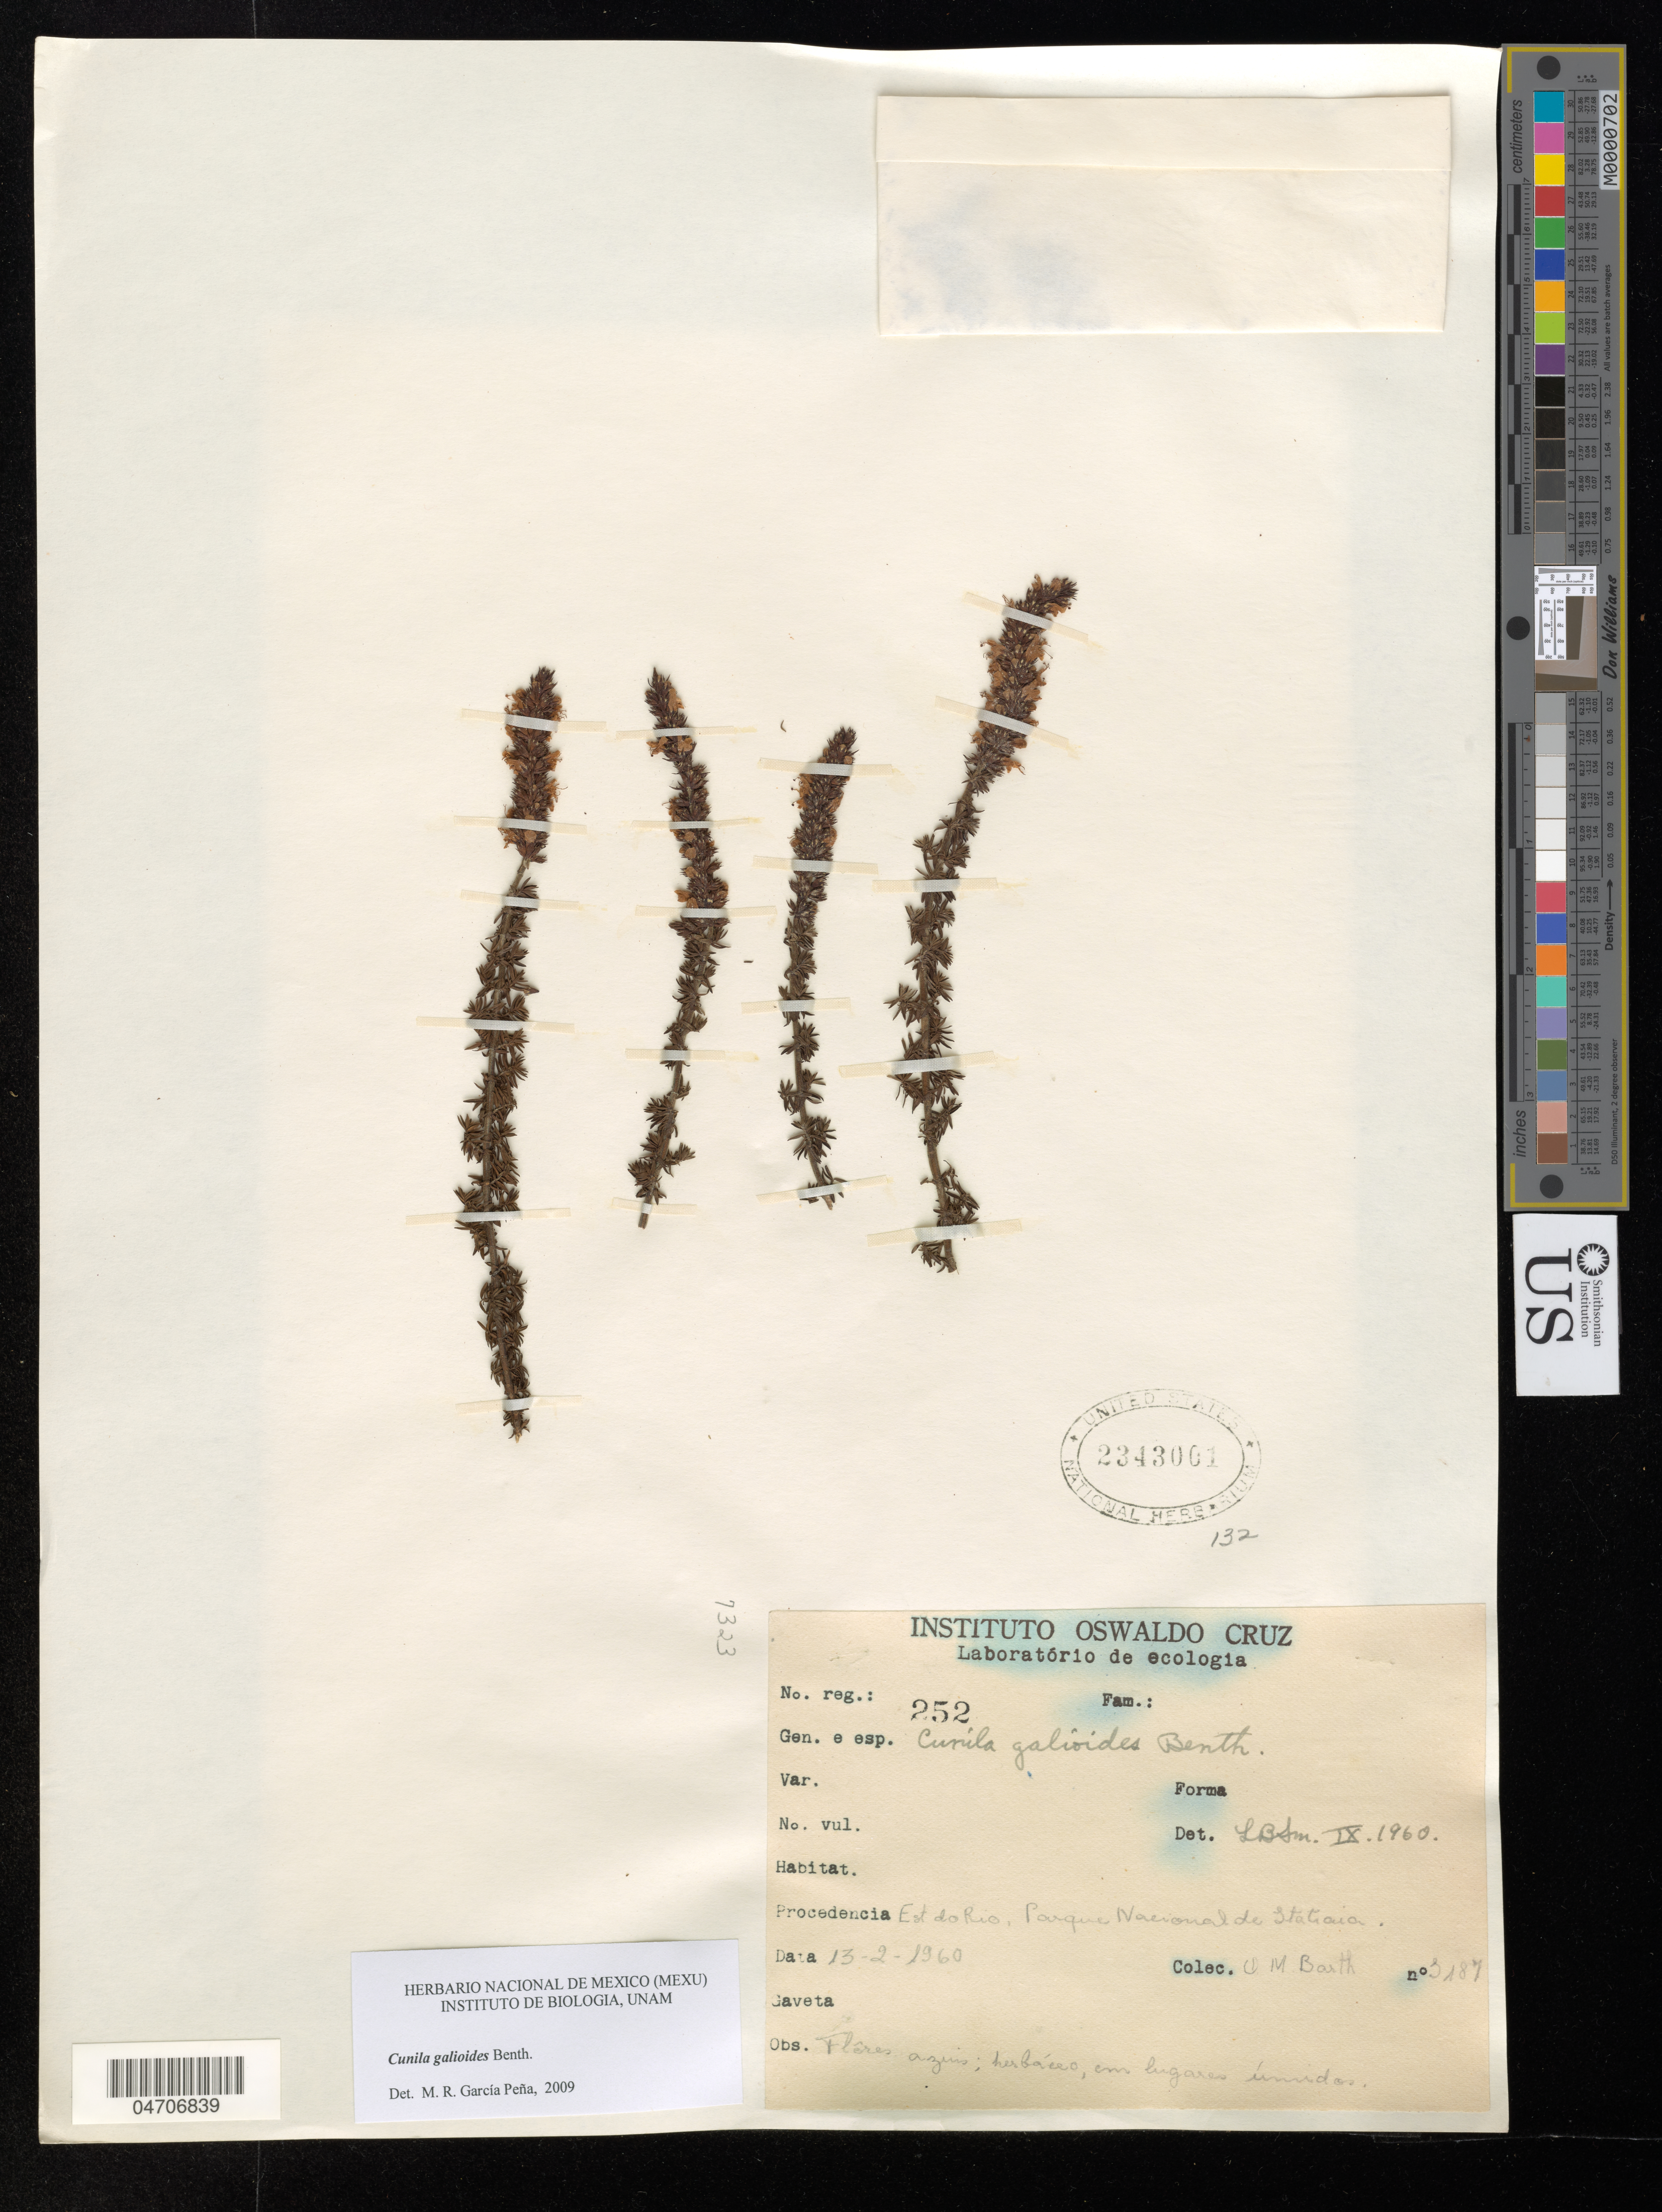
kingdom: Plantae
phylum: Tracheophyta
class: Magnoliopsida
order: Lamiales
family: Lamiaceae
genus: Cunila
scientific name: Cunila galioides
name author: Benth.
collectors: O. Barth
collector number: I187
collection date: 1960-02-13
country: Brazil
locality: Est do Rio, Parque Nacional de Itatiaia.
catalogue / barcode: US 2343001